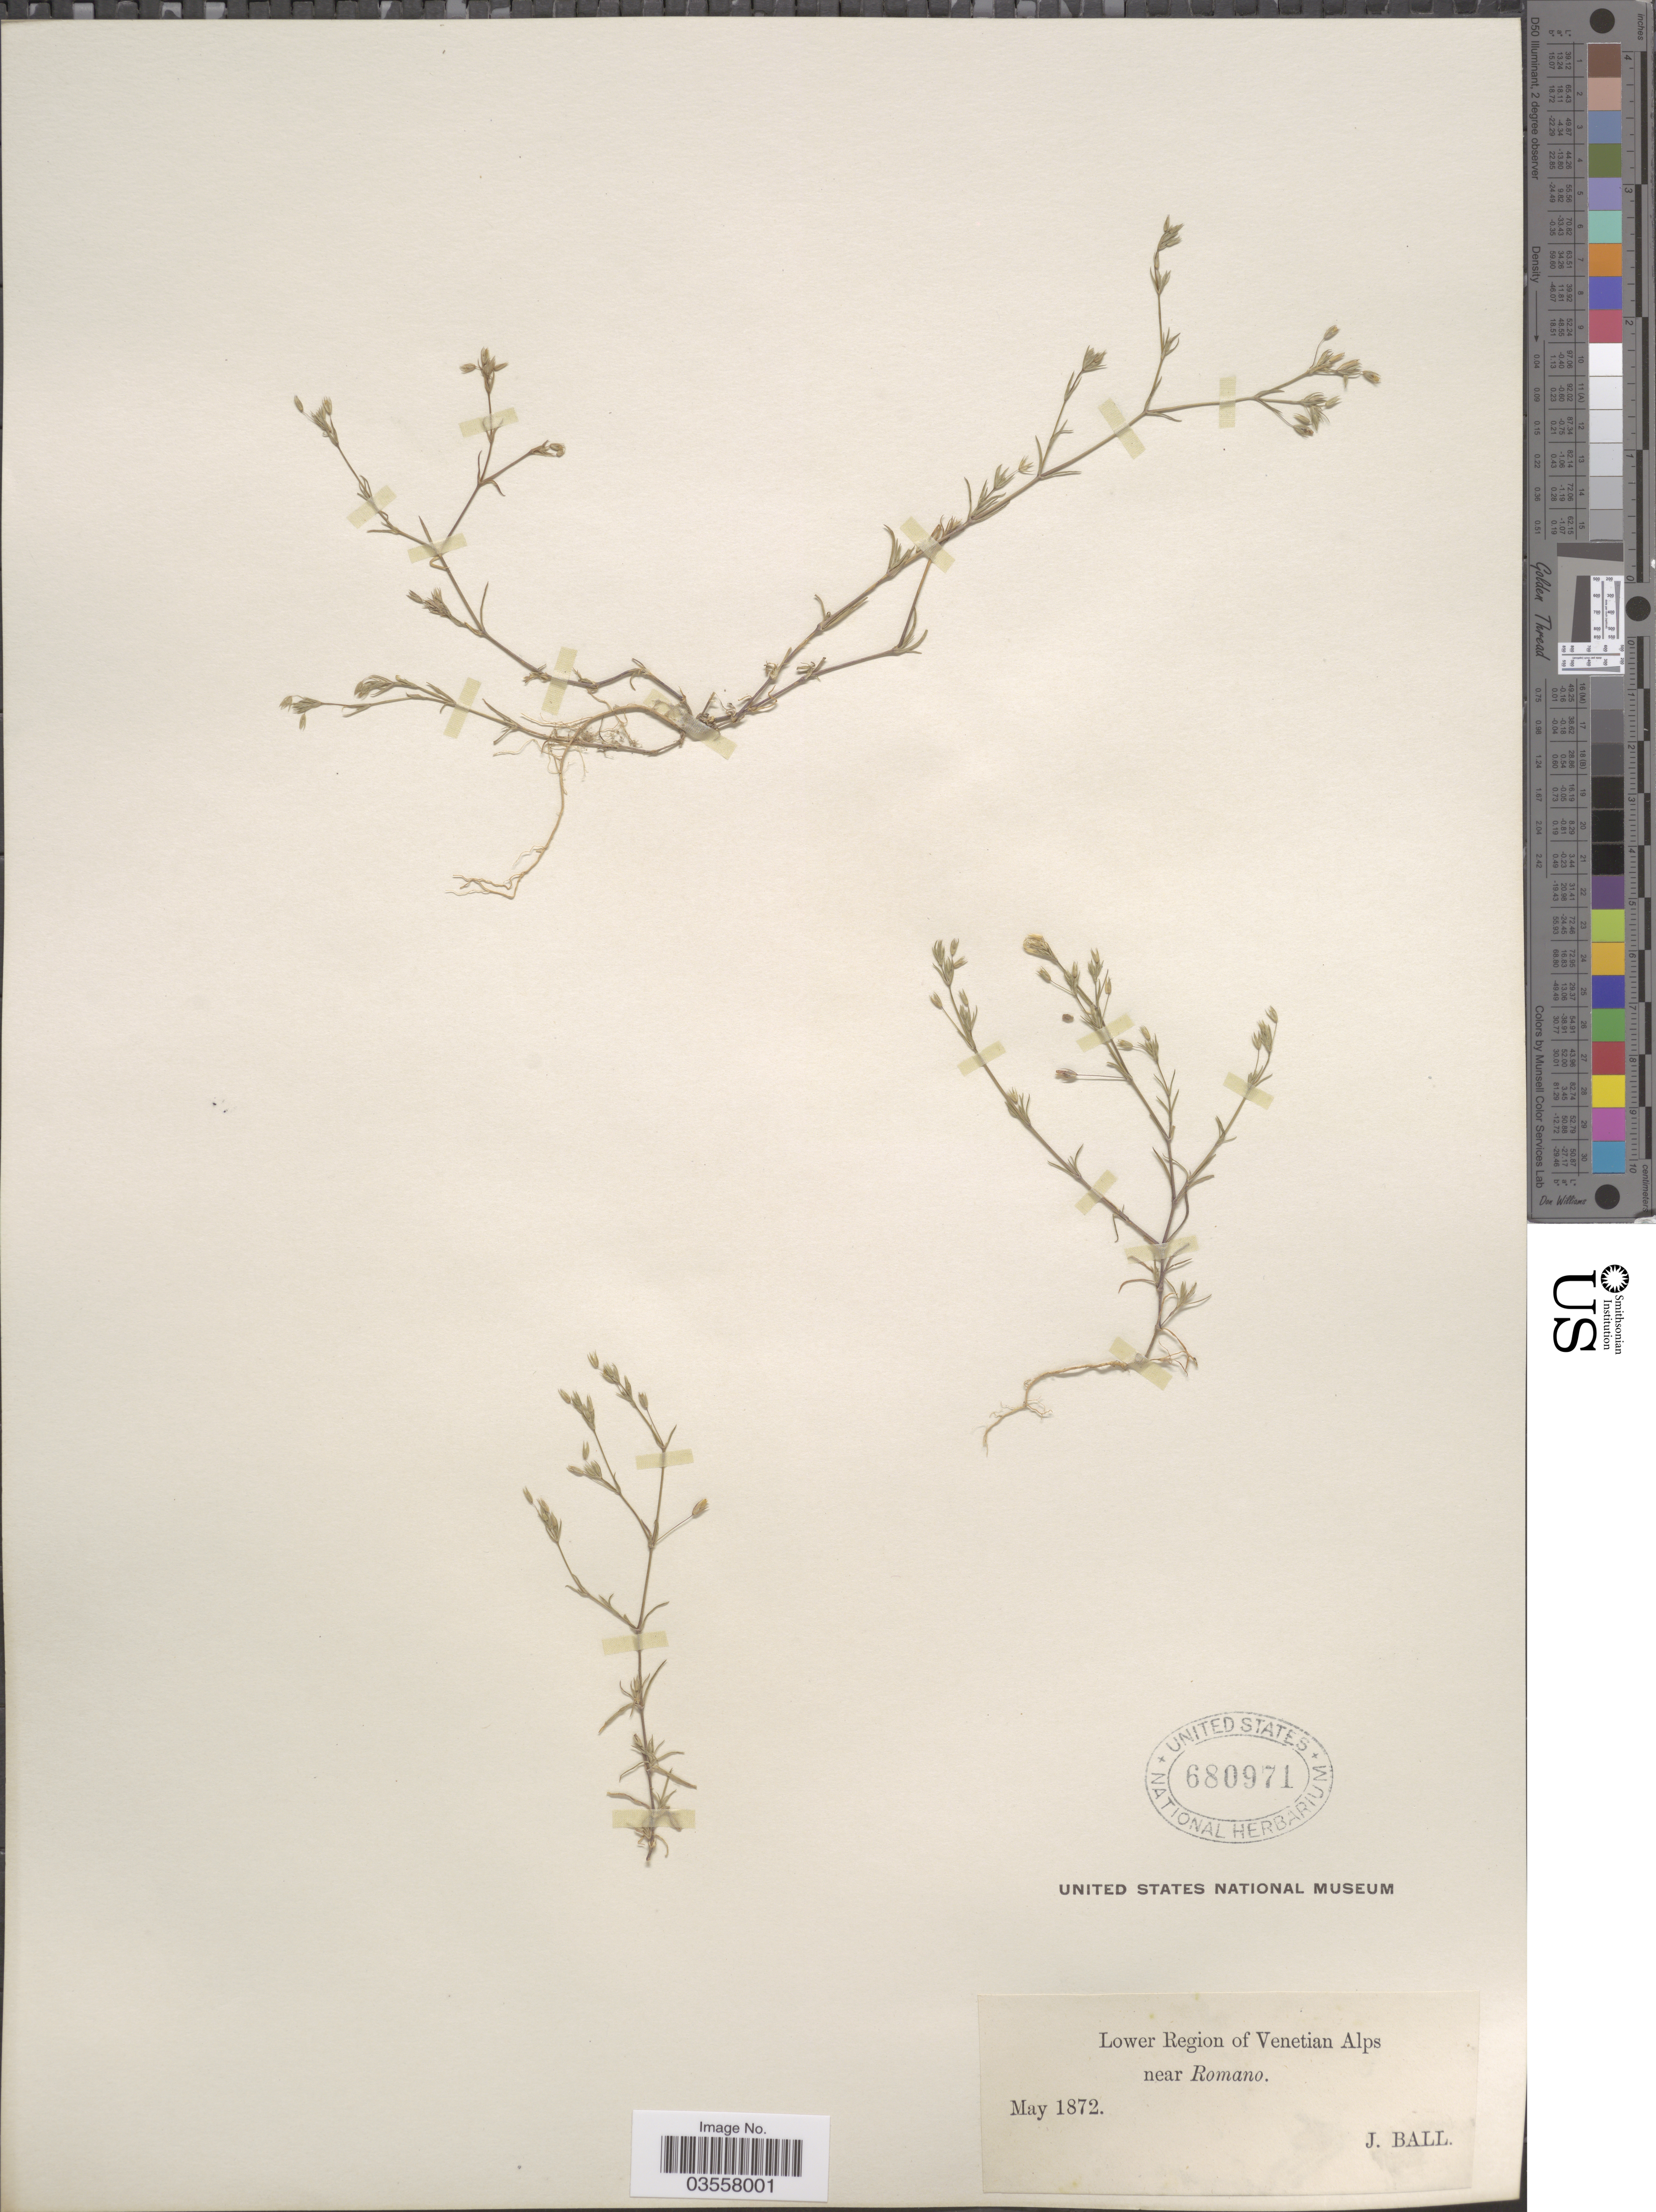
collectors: J. Ball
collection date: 1872-05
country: Italy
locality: Lower Region of Venetian Alps near Romano.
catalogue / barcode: US 680971